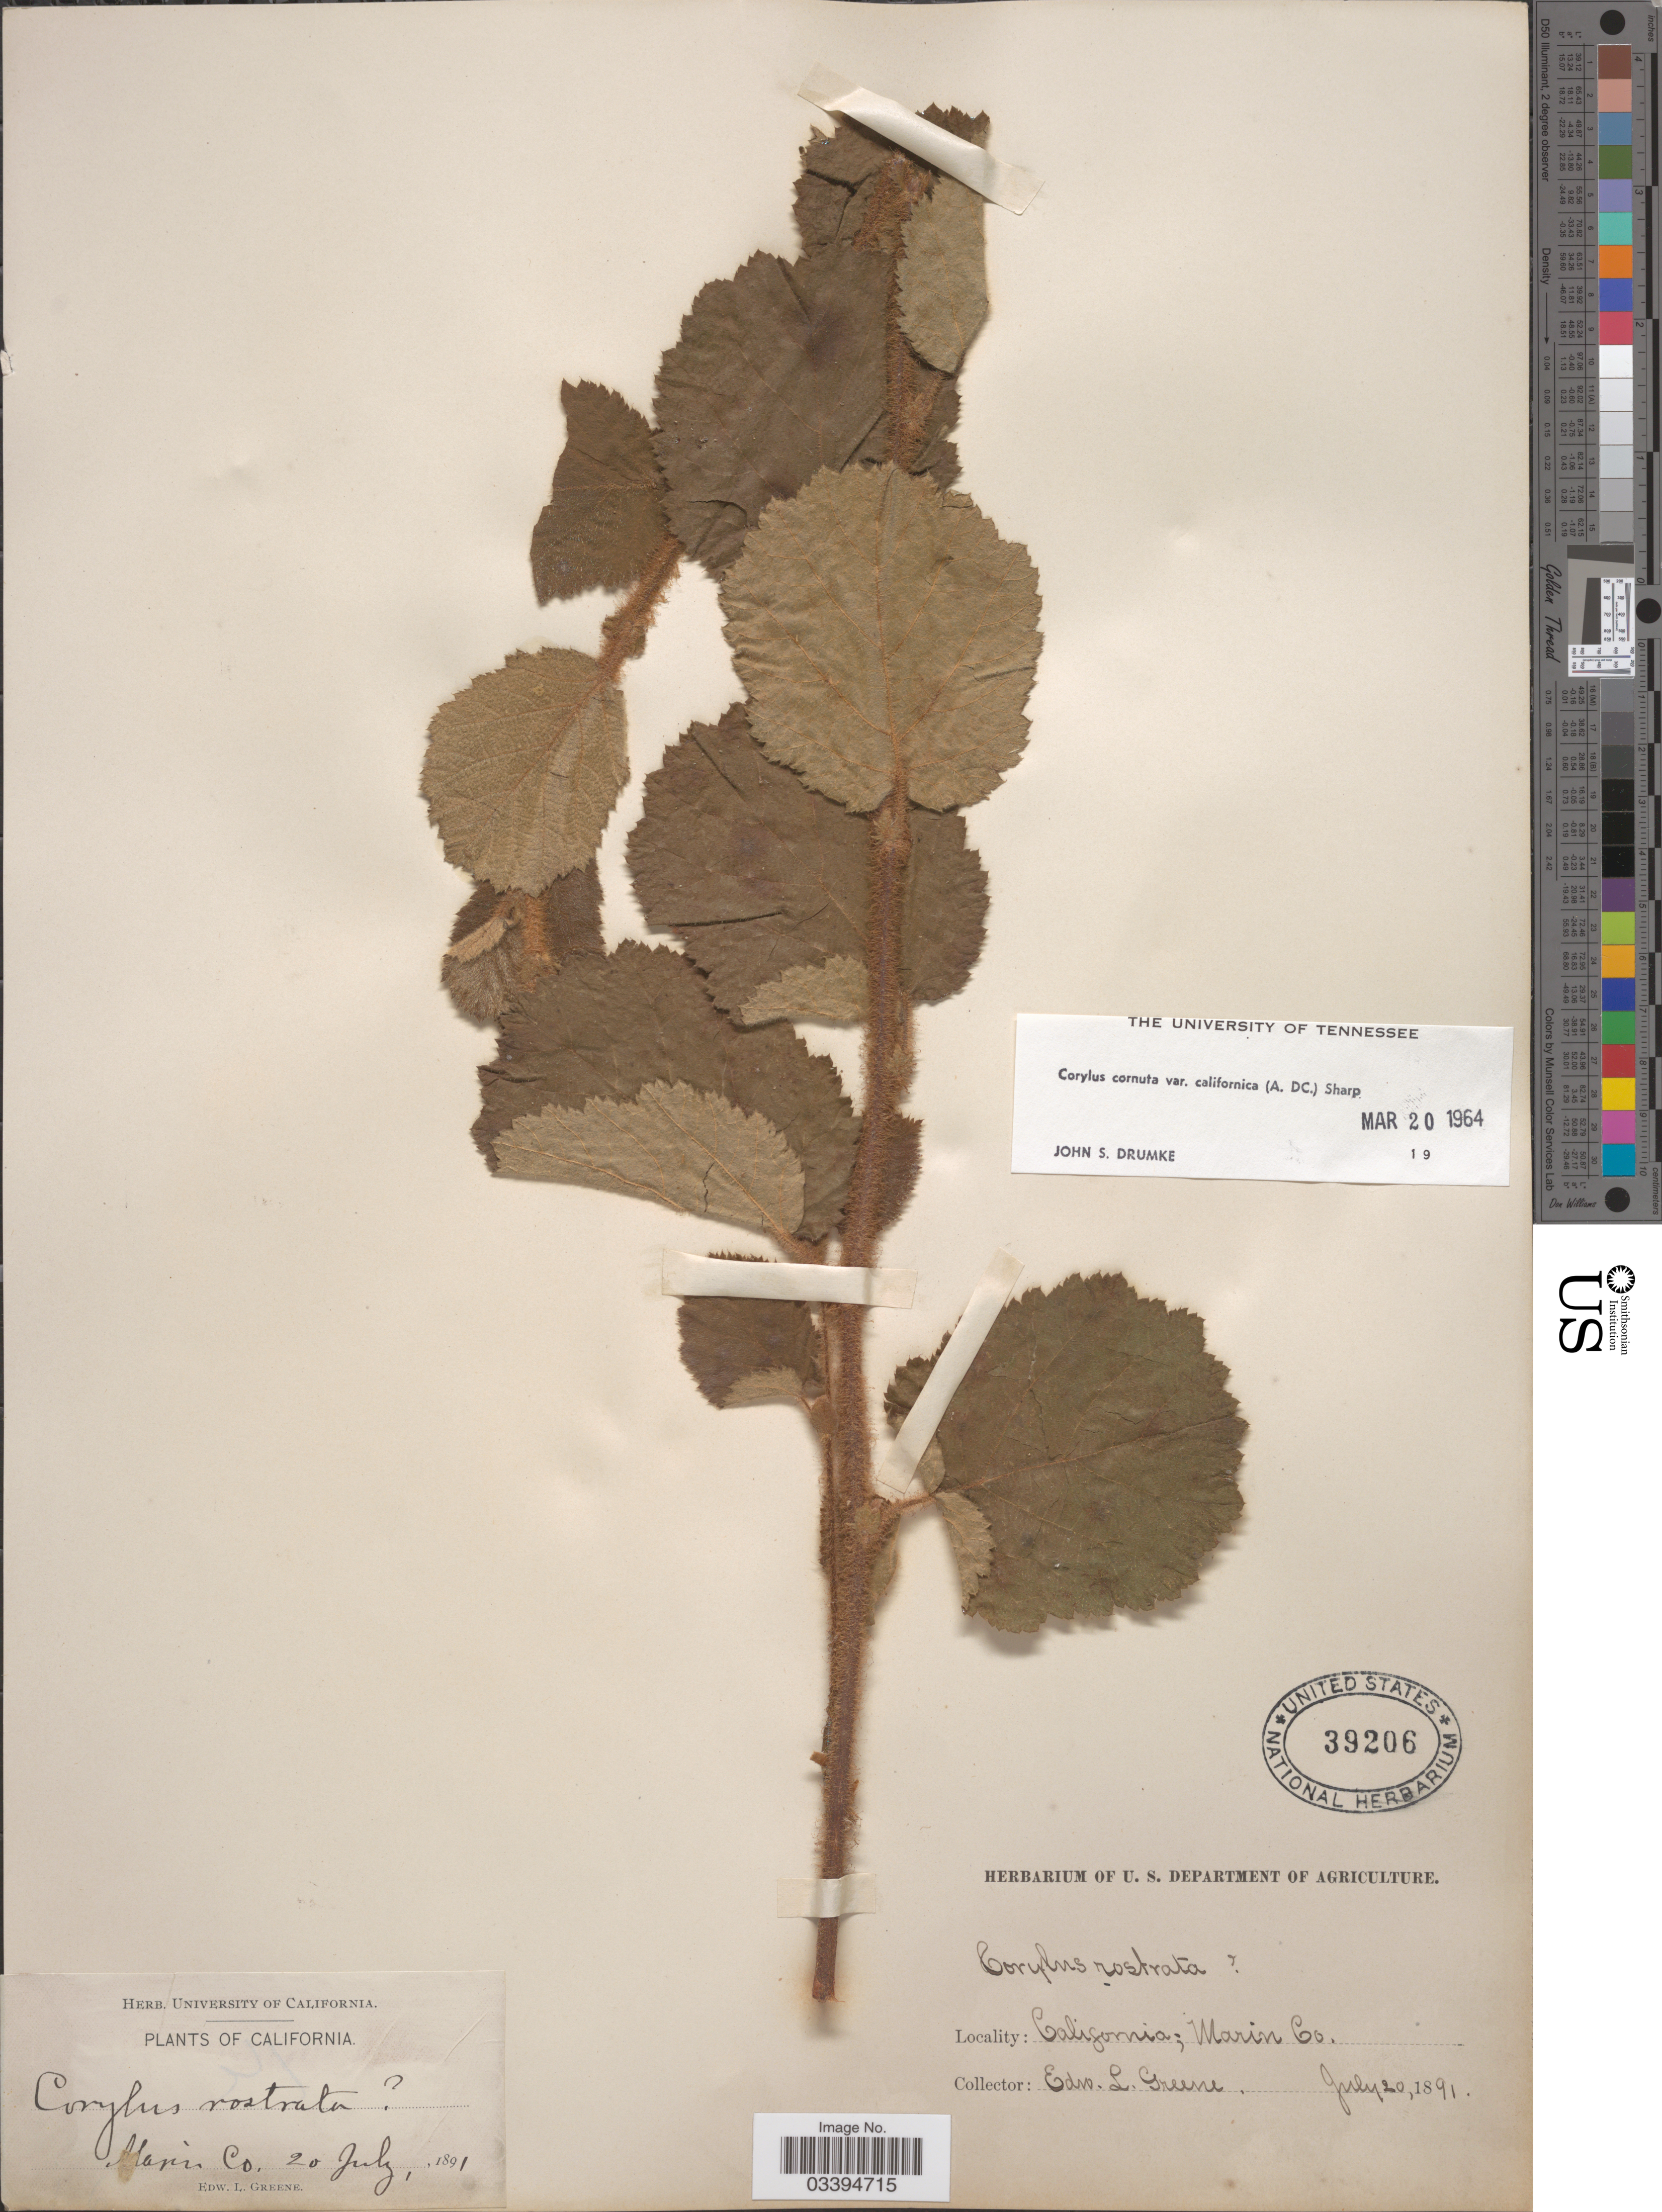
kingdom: Plantae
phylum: Tracheophyta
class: Magnoliopsida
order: Fagales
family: Betulaceae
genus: Corylus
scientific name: Corylus cornuta var. californica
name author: Marshall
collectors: E. L. Greene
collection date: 1891-07-20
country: United States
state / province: California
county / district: Marin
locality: Marin Co.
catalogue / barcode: US 39206